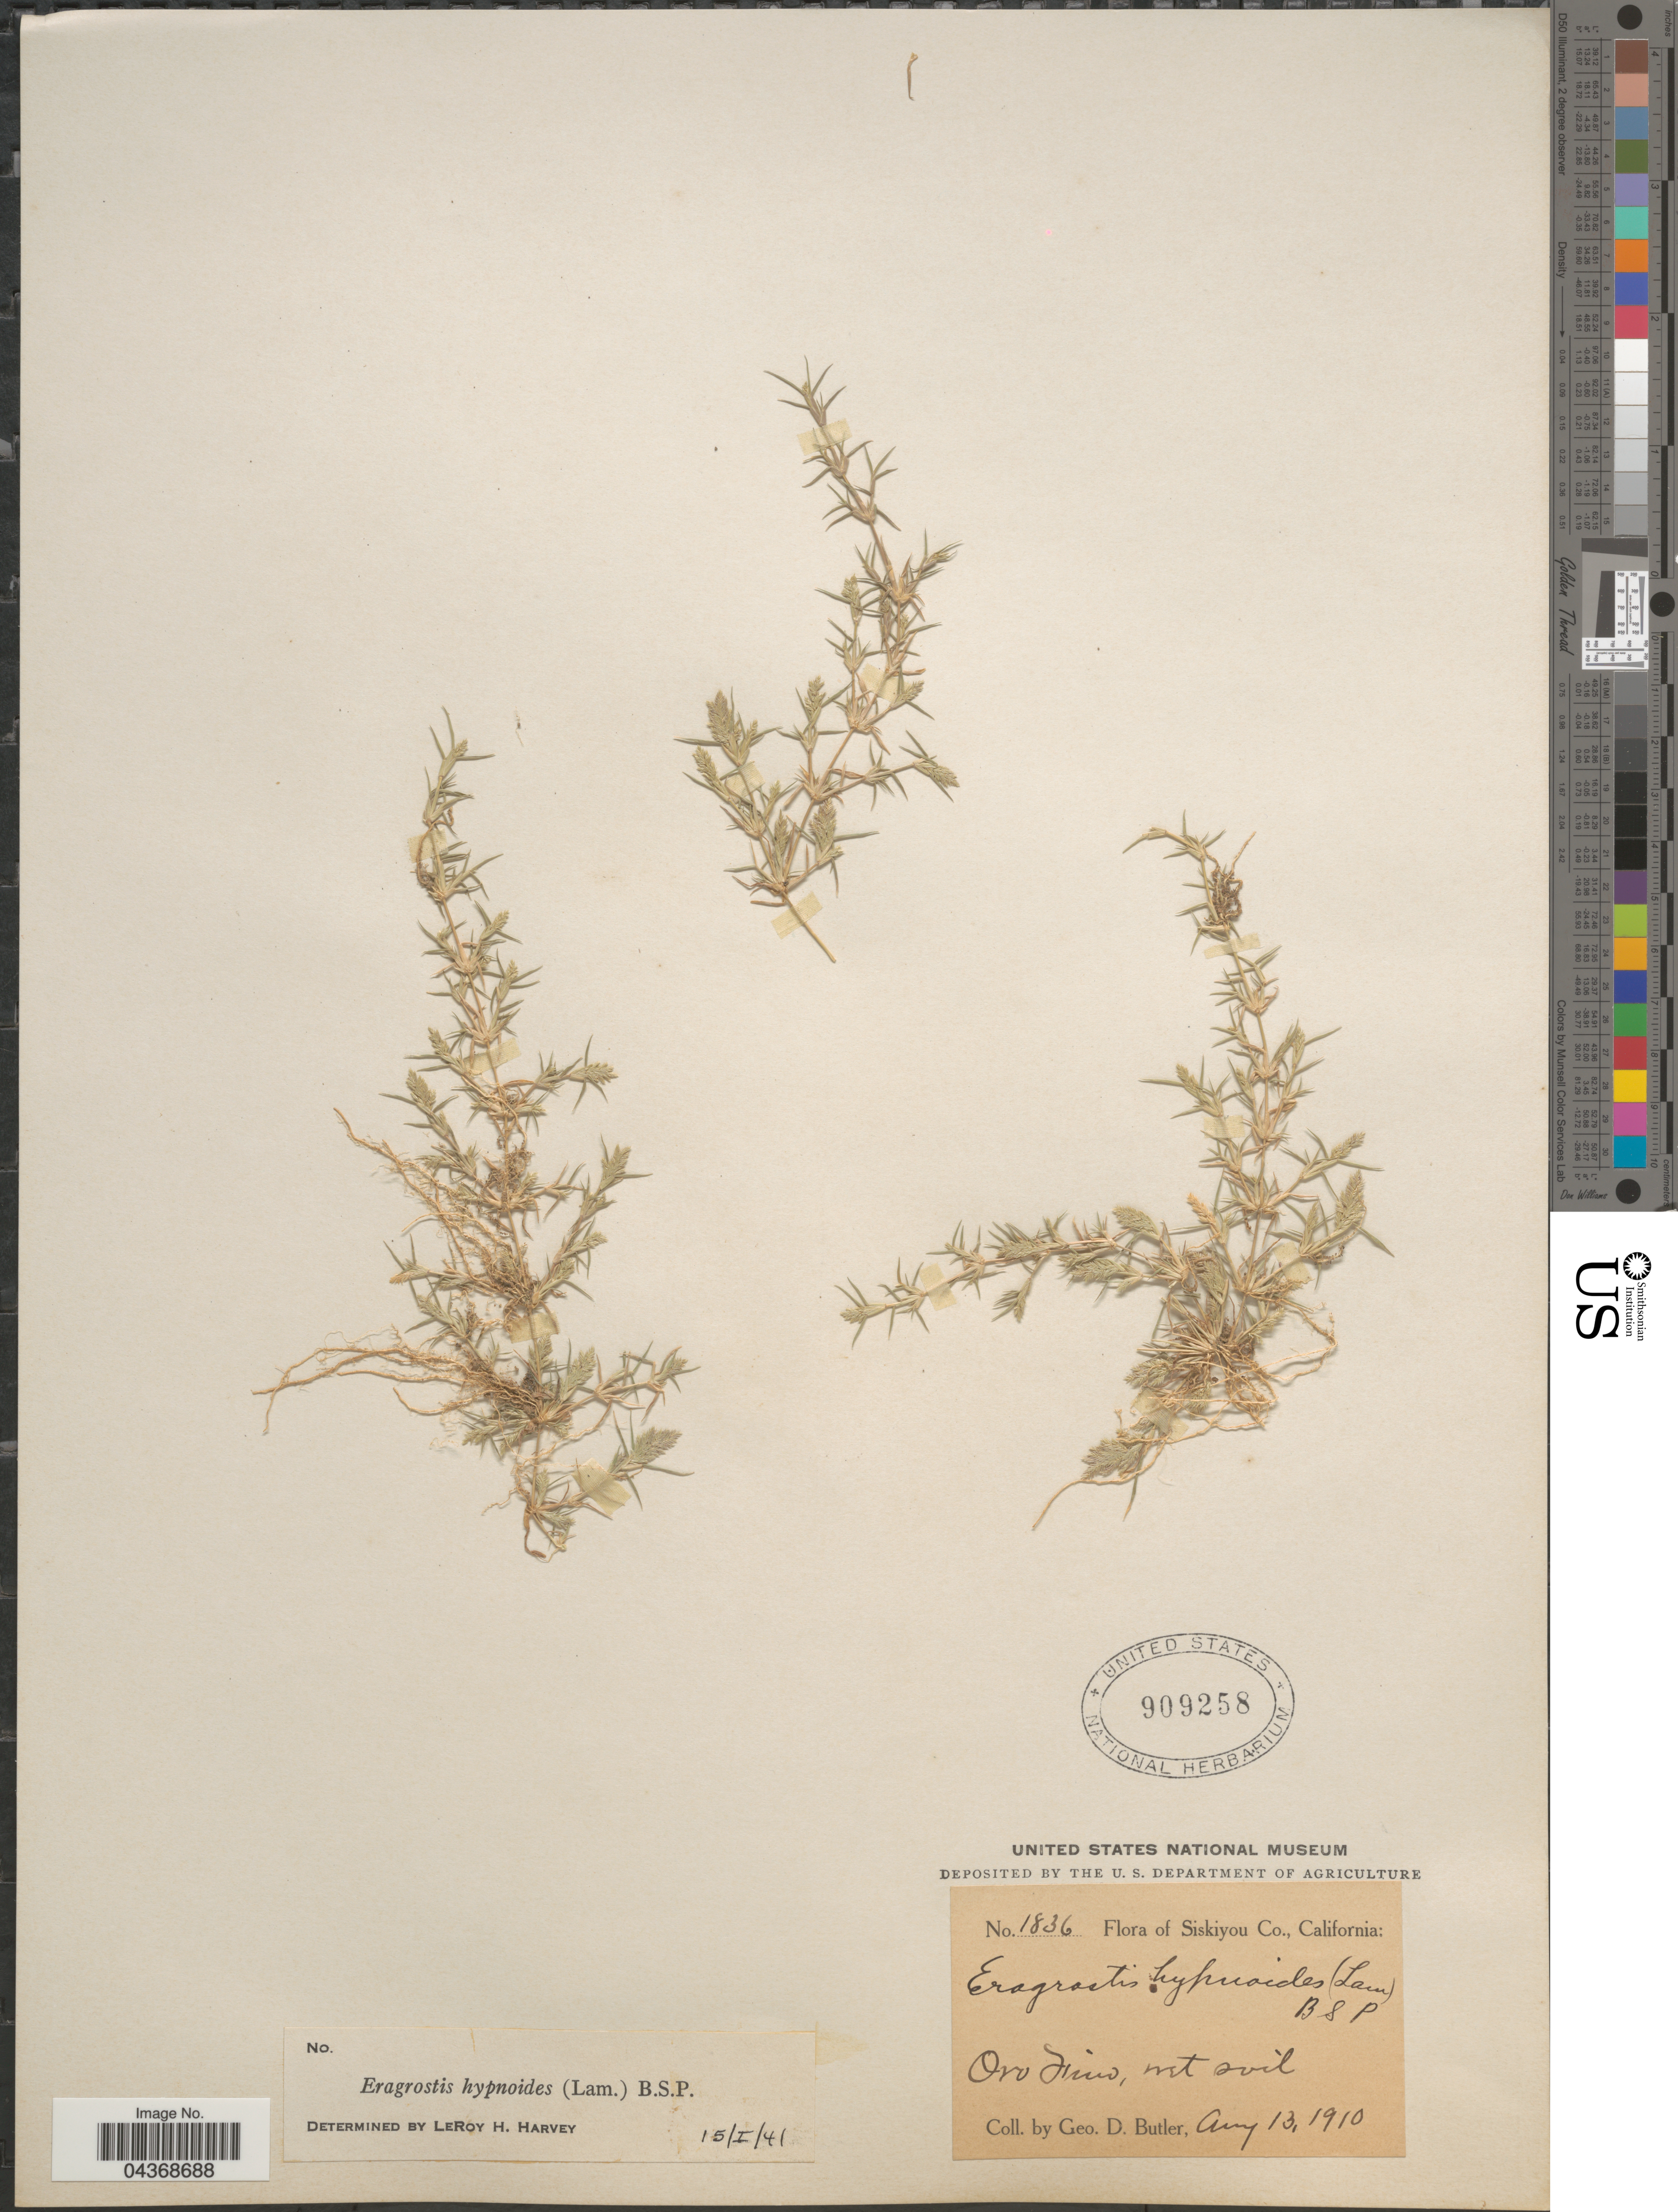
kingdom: Plantae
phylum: Tracheophyta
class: Liliopsida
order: Poales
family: Poaceae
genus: Eragrostis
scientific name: Eragrostis hypnoides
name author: (Lam.) Britton, Stearns & Poggenb.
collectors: G. D. Butler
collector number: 1836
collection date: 1910-08-13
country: United States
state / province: California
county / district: Siskiyou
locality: Siskiyou Co. Oro Fino.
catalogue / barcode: US 909258